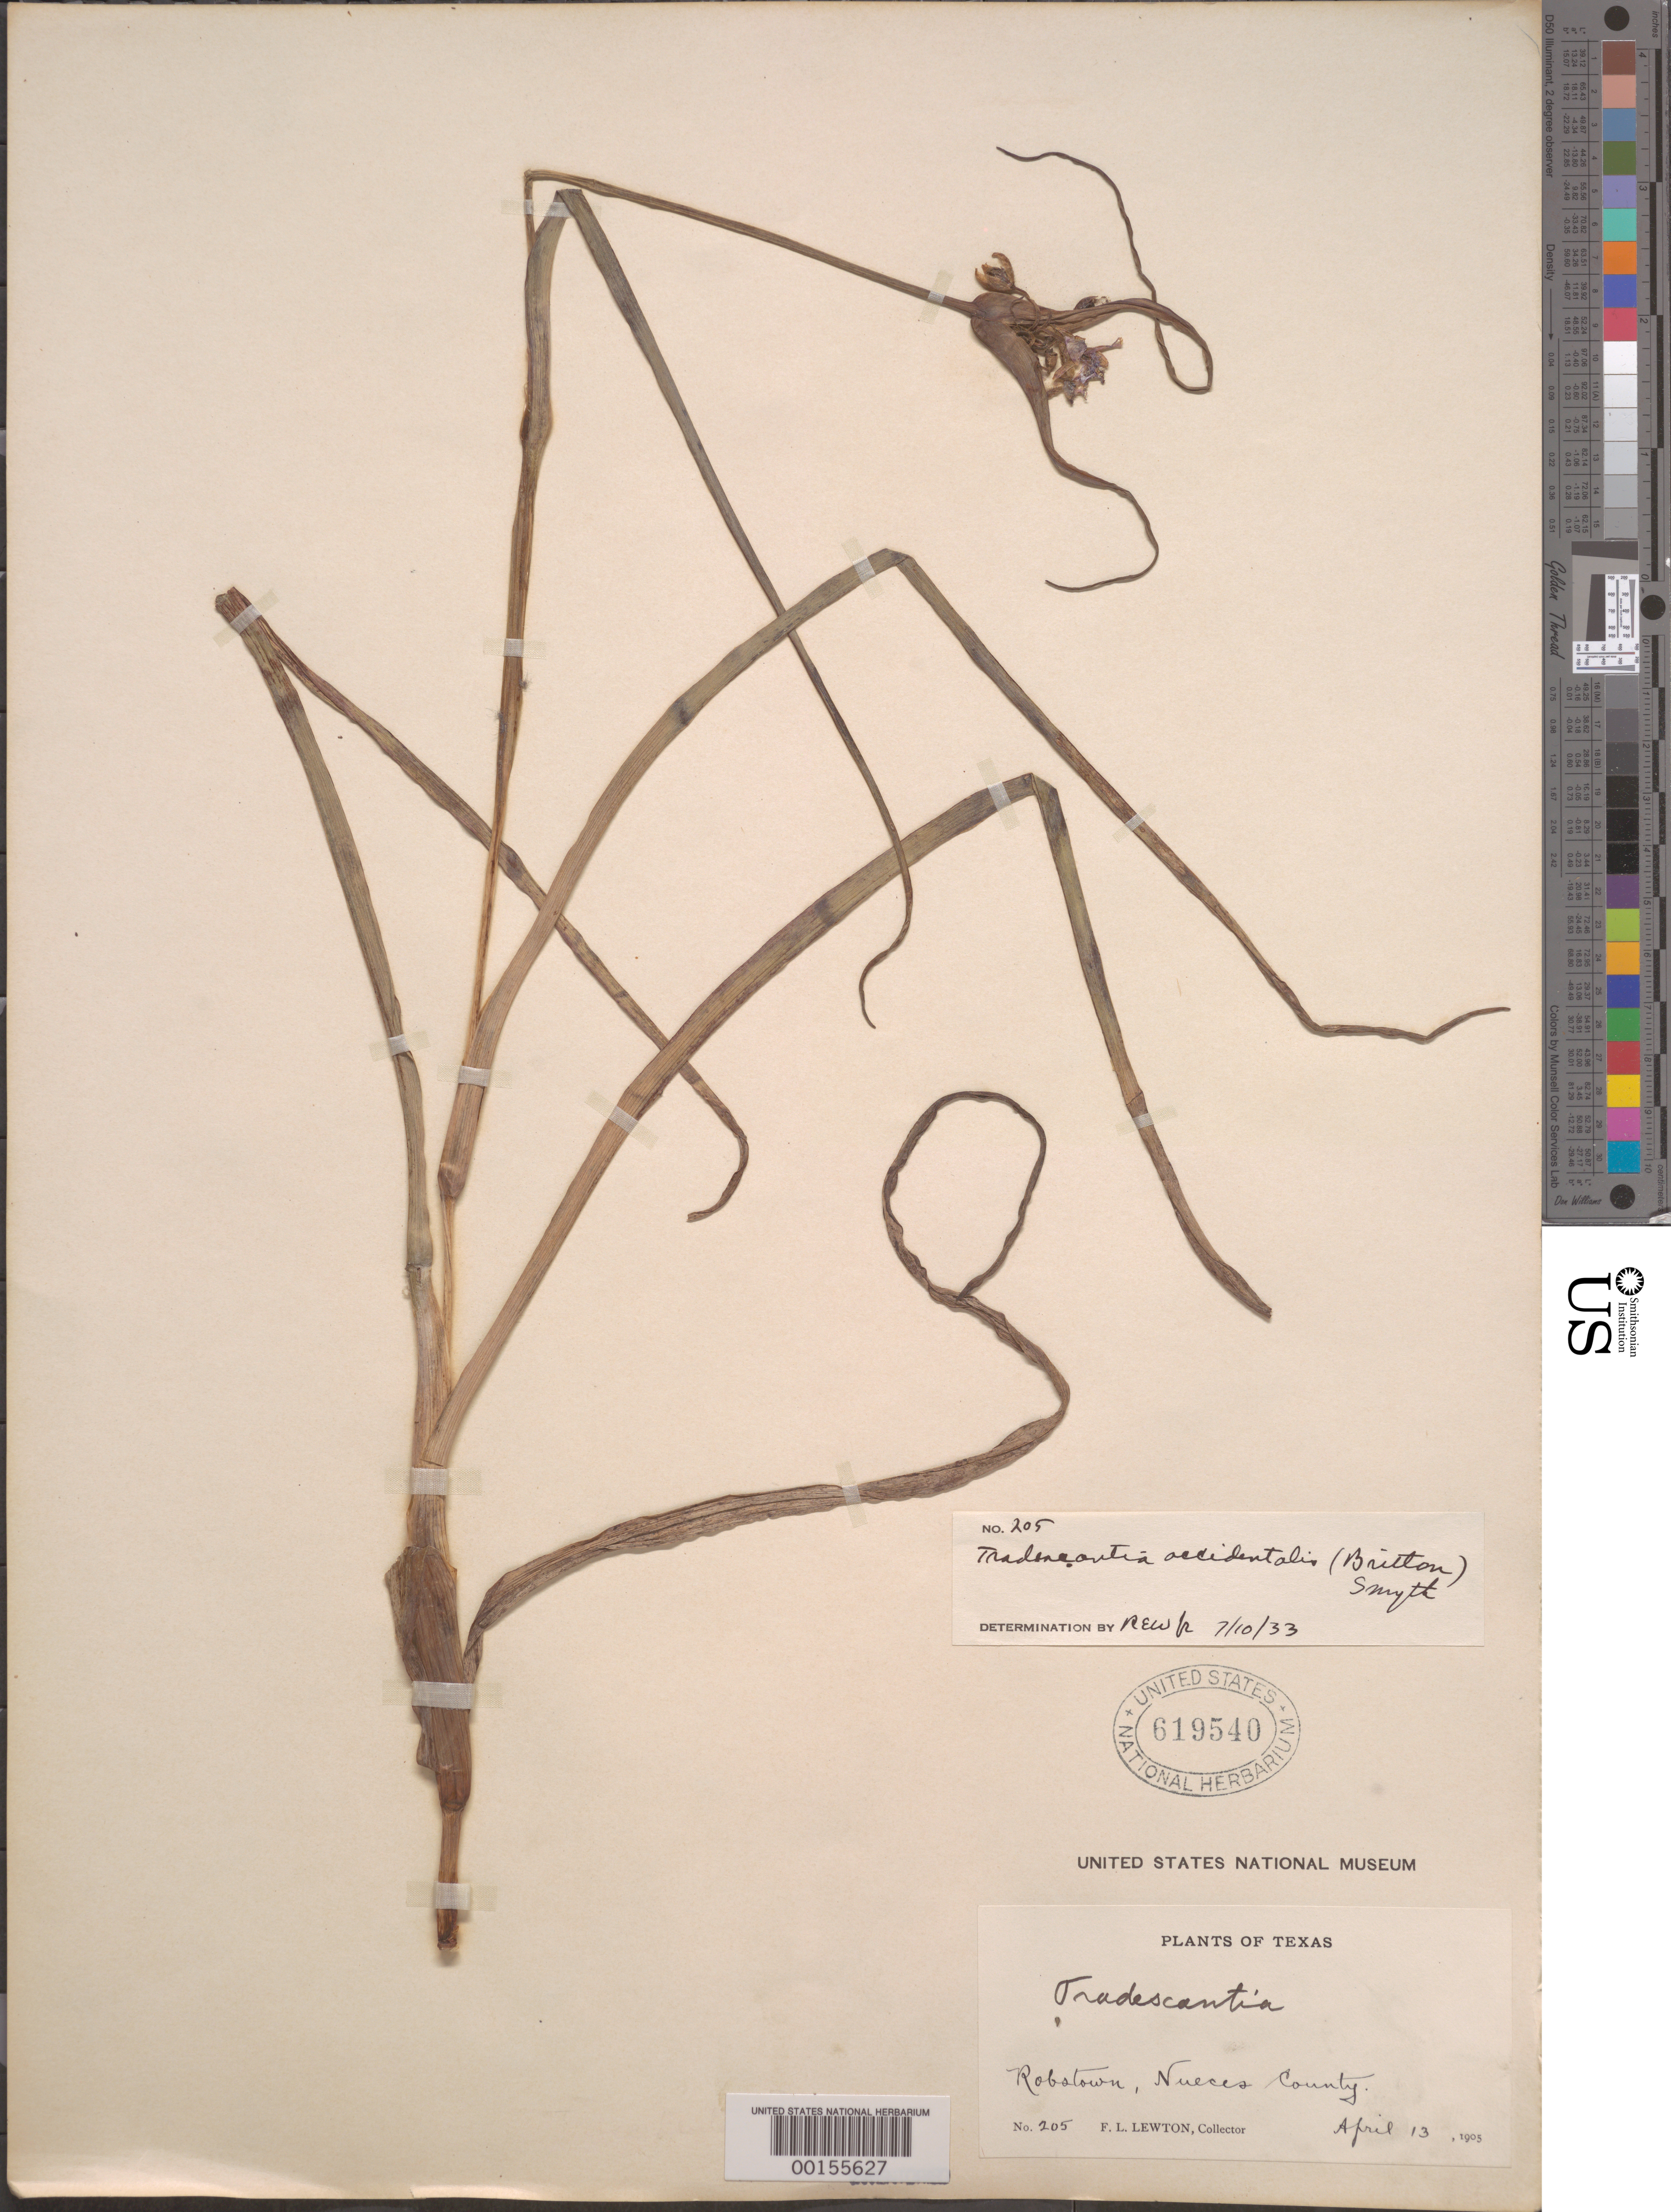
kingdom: Plantae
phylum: Tracheophyta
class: Liliopsida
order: Commelinales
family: Commelinaceae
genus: Tradescantia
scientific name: Tradescantia occidentalis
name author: (Britton) Smyth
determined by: Woodward, R. E.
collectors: F. L. Lewton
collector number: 205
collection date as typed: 13 Apr 1905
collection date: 1905-04-13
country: United States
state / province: Texas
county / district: Nueces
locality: Robstown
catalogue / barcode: US 619540